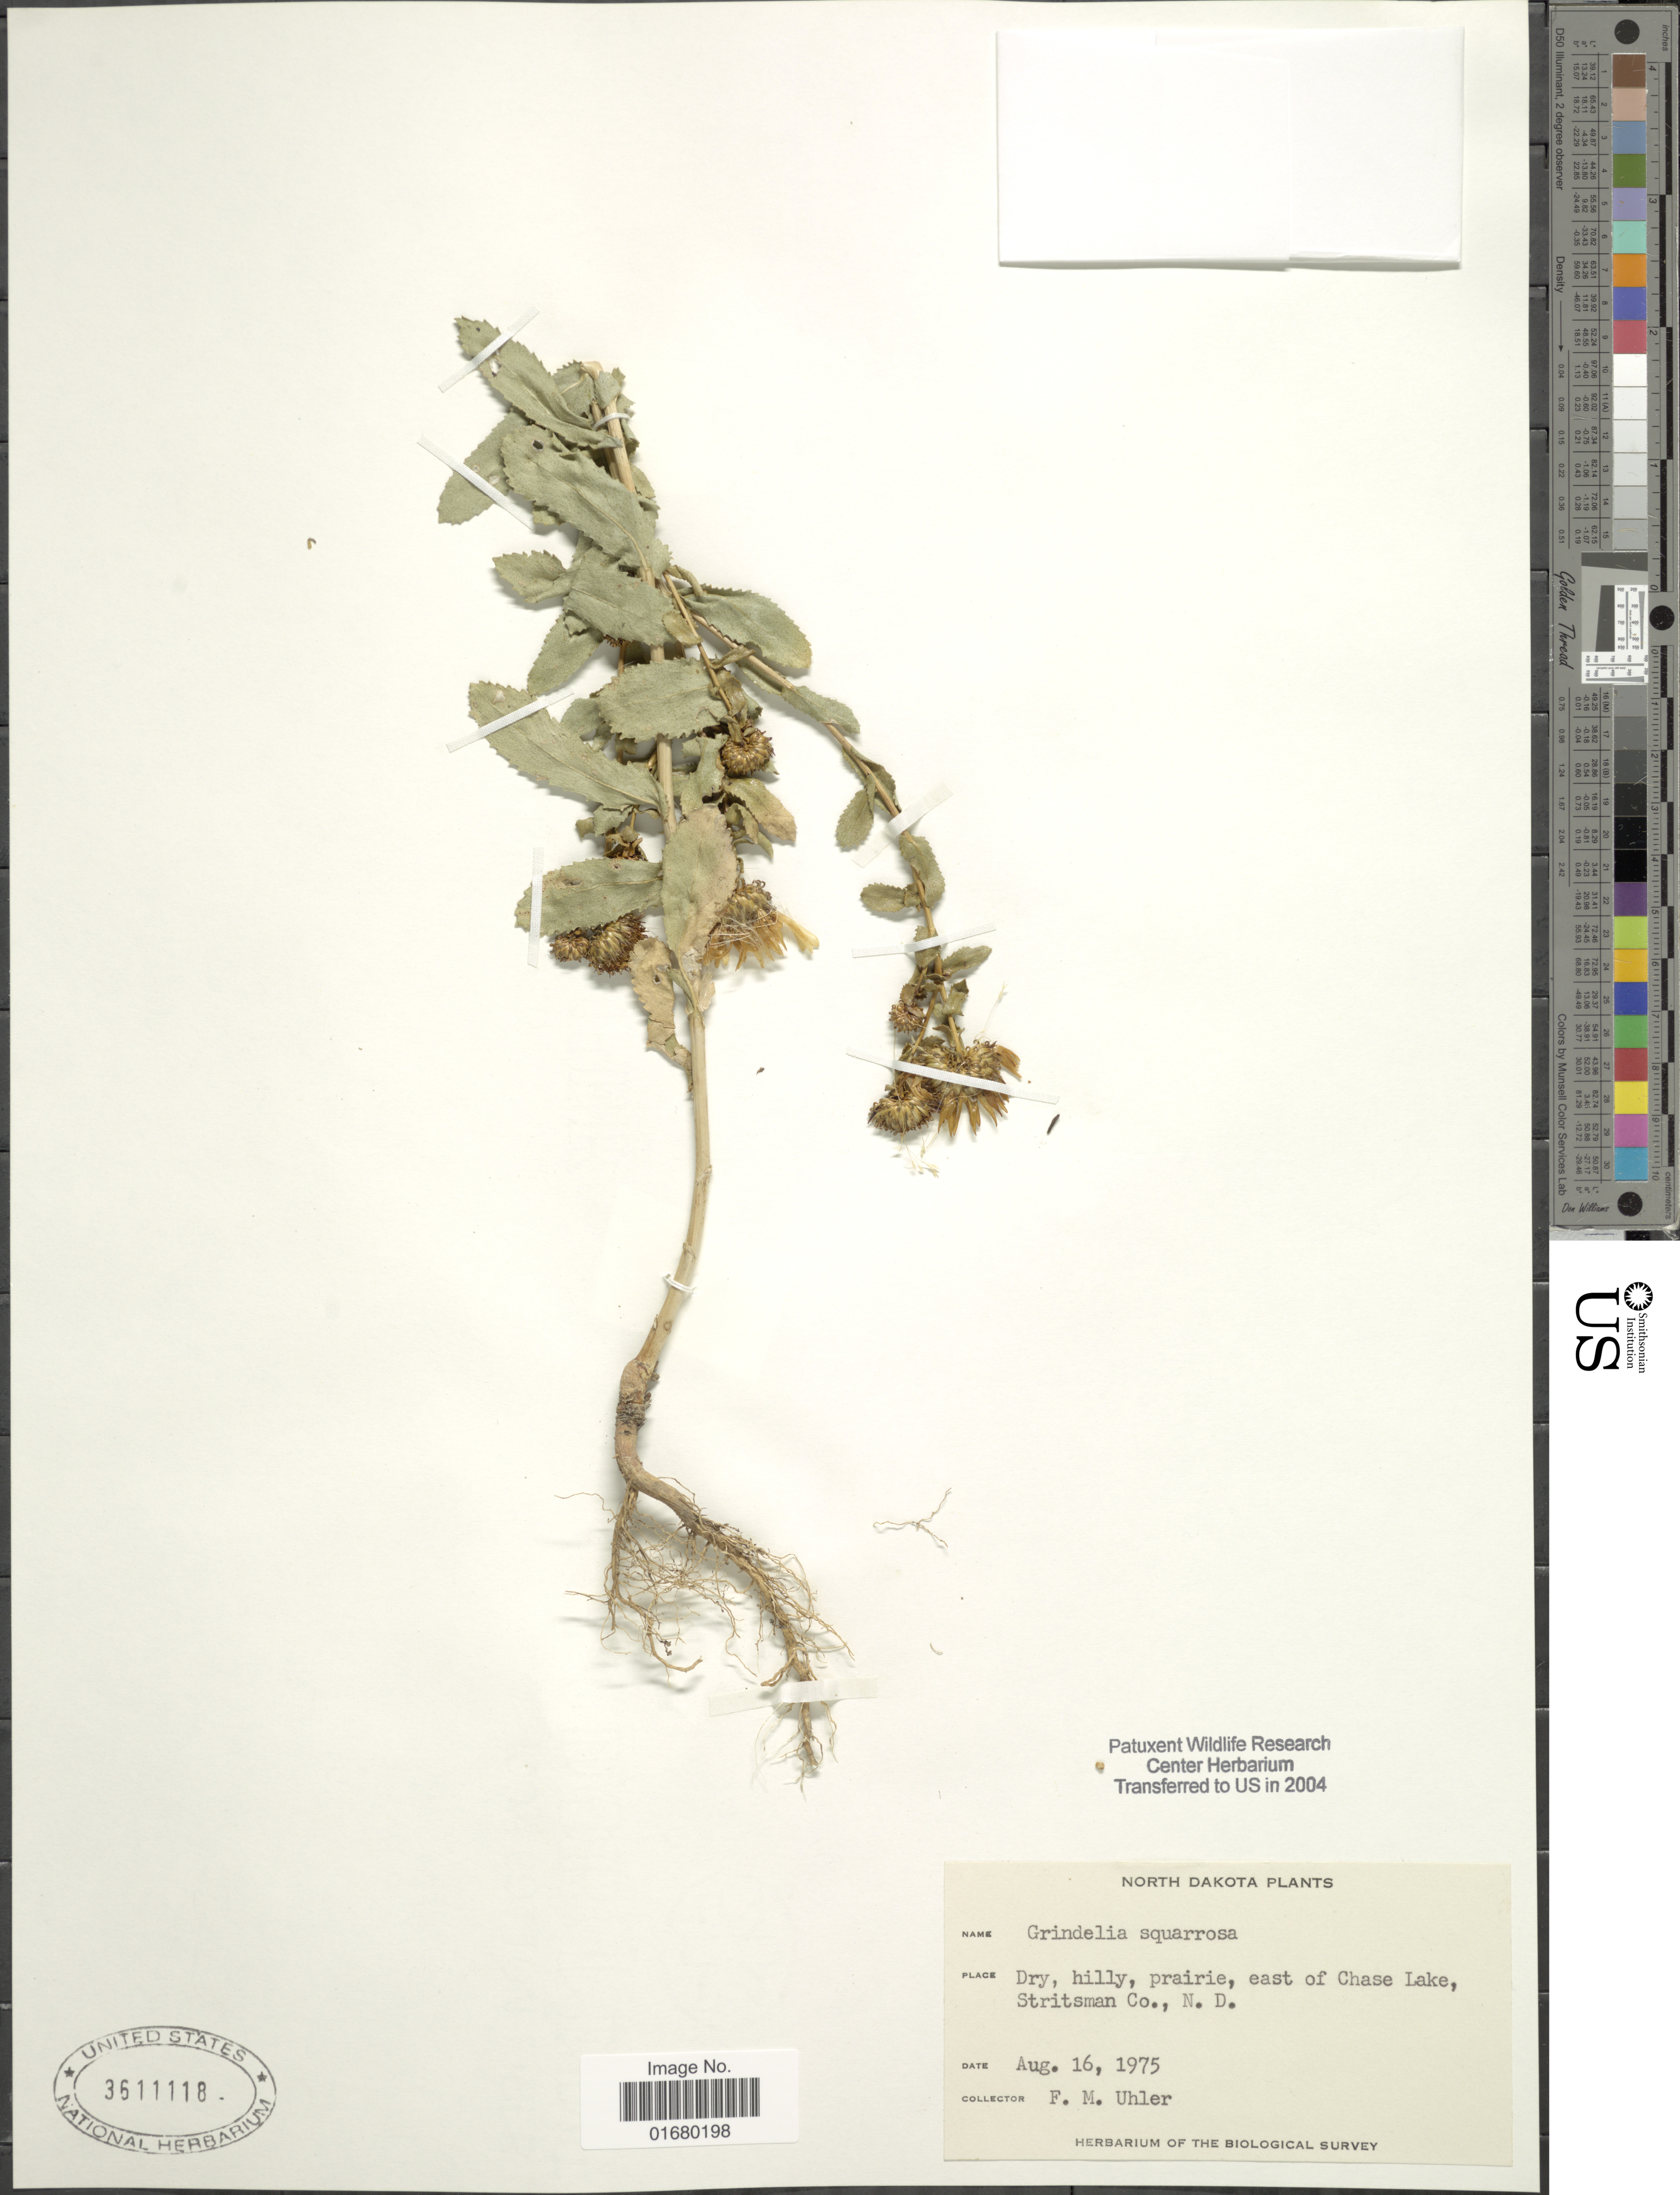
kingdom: Plantae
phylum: Tracheophyta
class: Magnoliopsida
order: Asterales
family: Asteraceae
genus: Grindelia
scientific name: Grindelia squarrosa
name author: (Pursh) Dunal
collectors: F. M. Uhler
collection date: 1975-08-16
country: United States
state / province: North Dakota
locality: East of Chase Lake, Stritsman Co.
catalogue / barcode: US 3611118